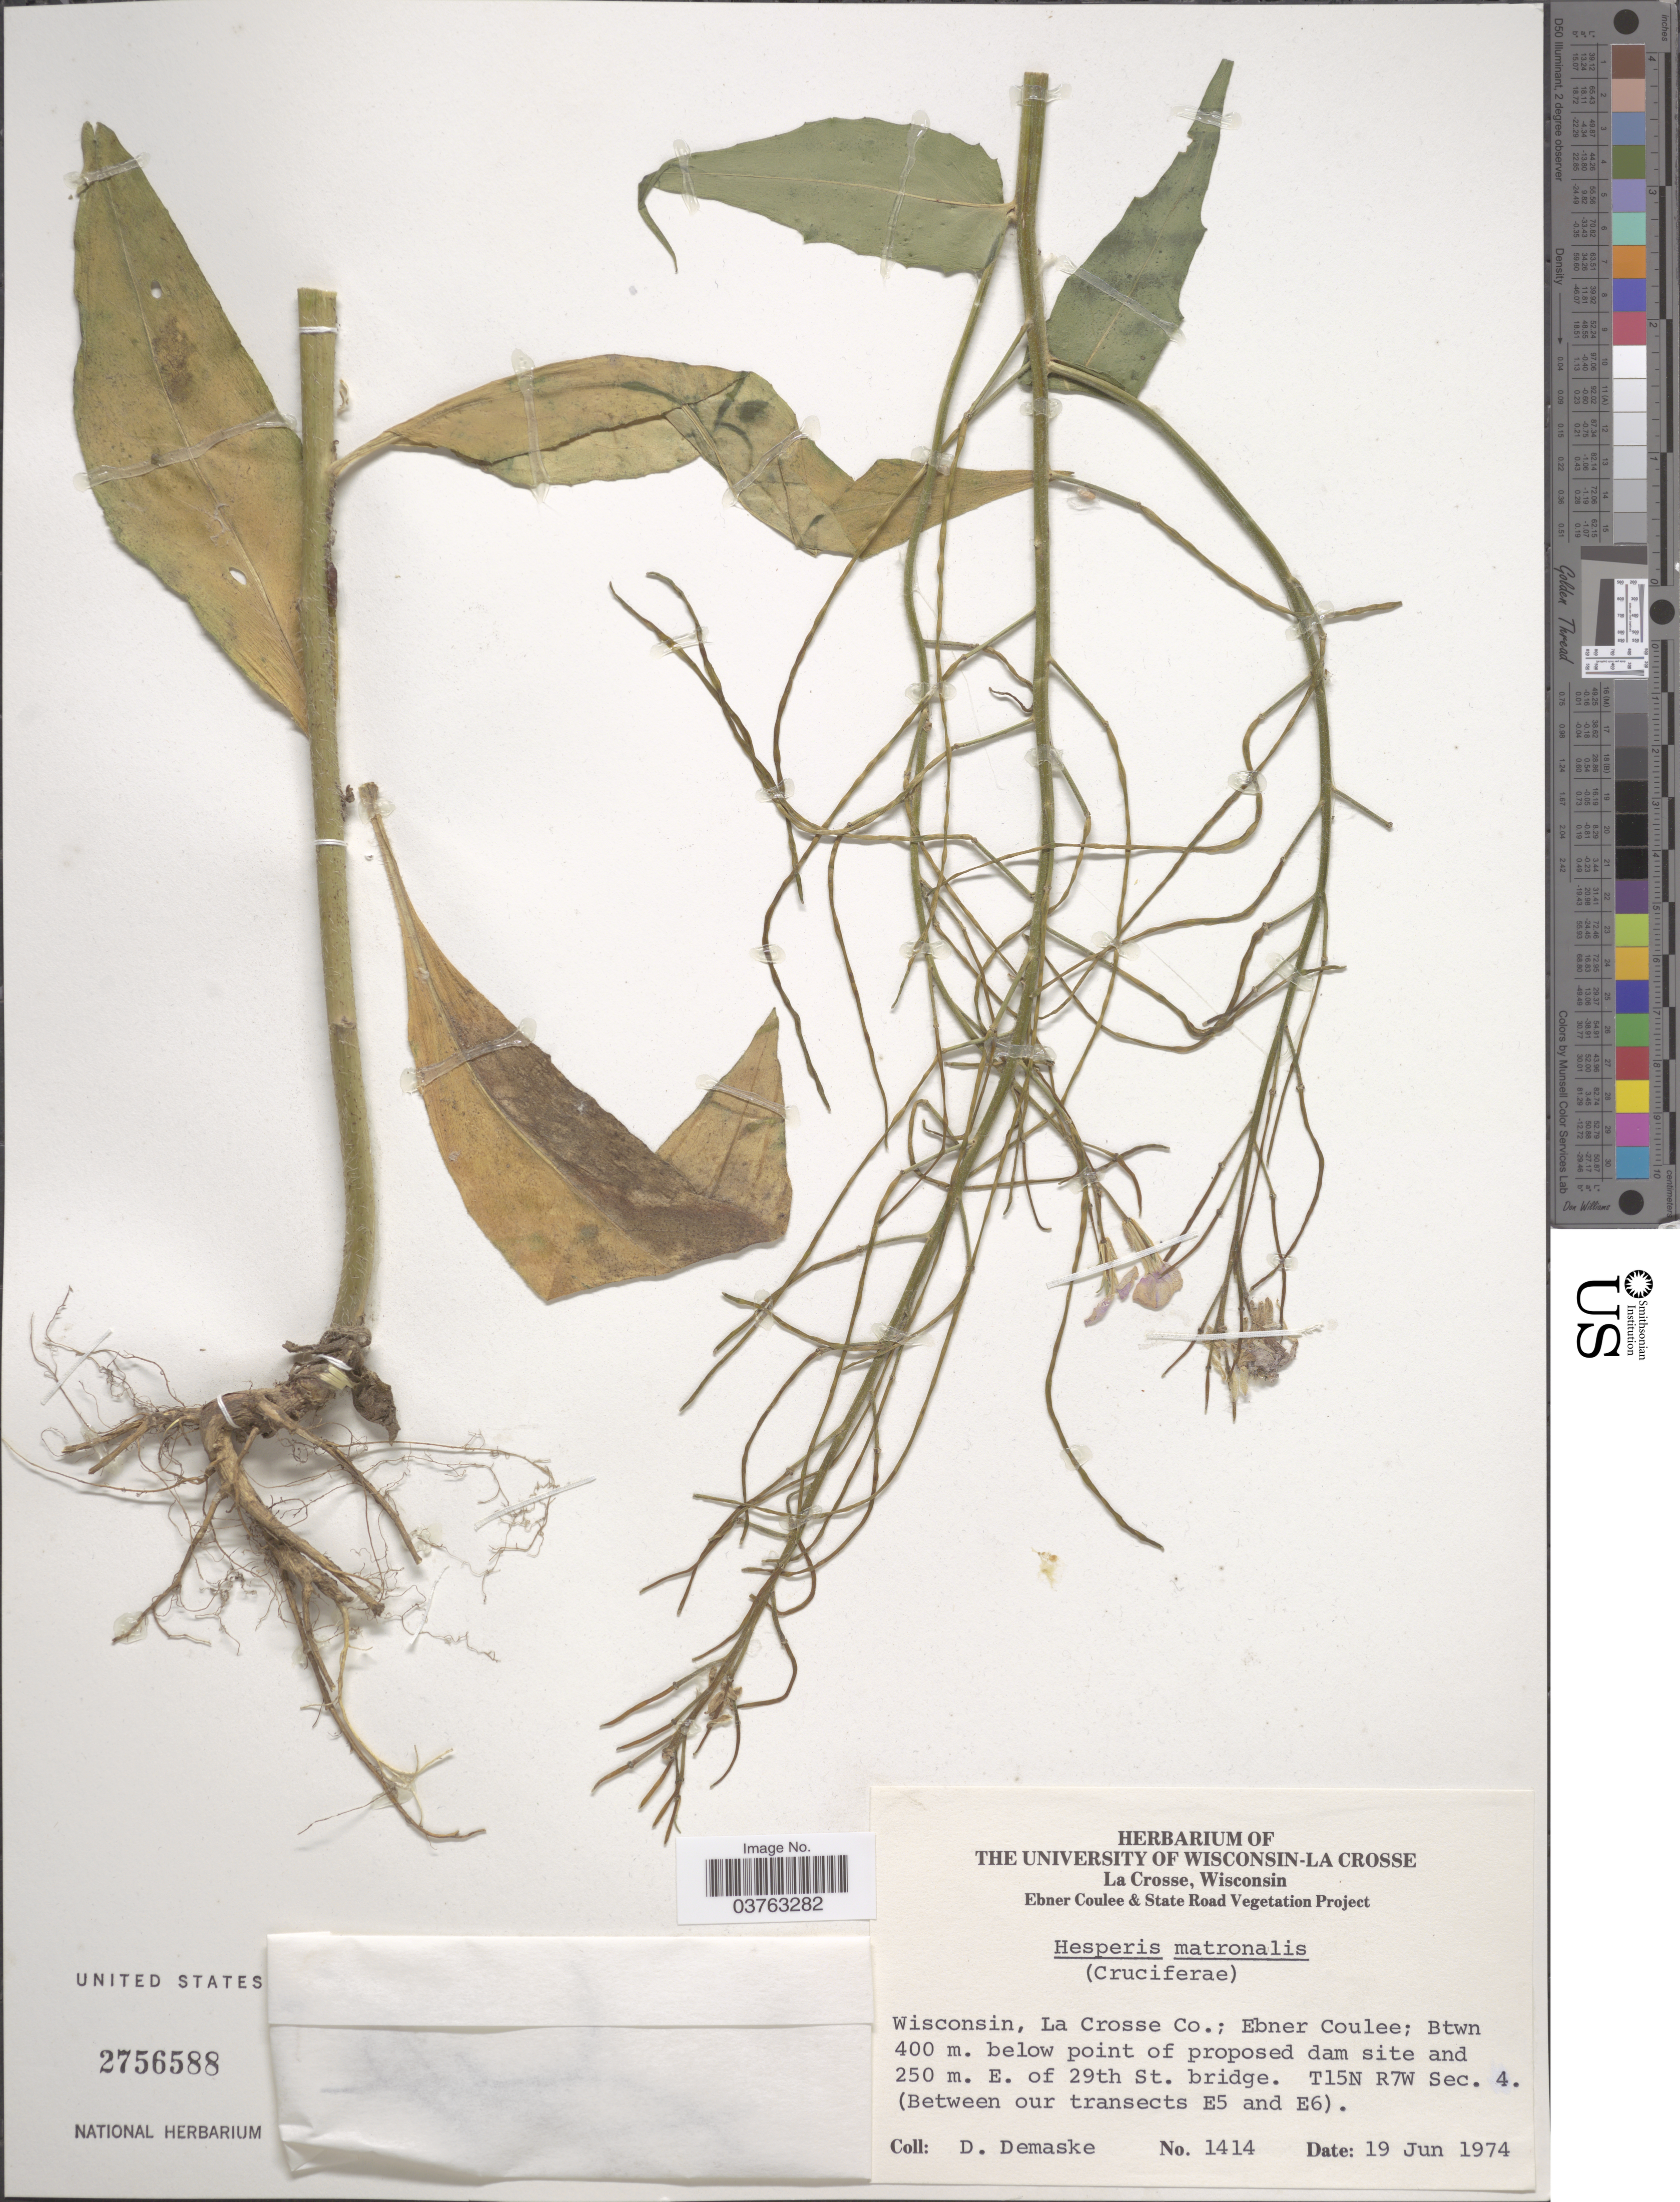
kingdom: Plantae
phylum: Tracheophyta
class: Magnoliopsida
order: Brassicales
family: Brassicaceae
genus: Hesperis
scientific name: Hesperis matronalis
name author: L.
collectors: D. Demaske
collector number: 1414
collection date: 1974-06-19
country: United States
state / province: Wisconsin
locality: Ebner Coulee & State Road. La Crosse Co.; Ebner Coulee; Btwn 400 m. below point of proposed dam site and 250 m. E of 29th St. bridge. T15N R7W Sec. 4. (Between our transects E5 and E6).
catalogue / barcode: US 2756588